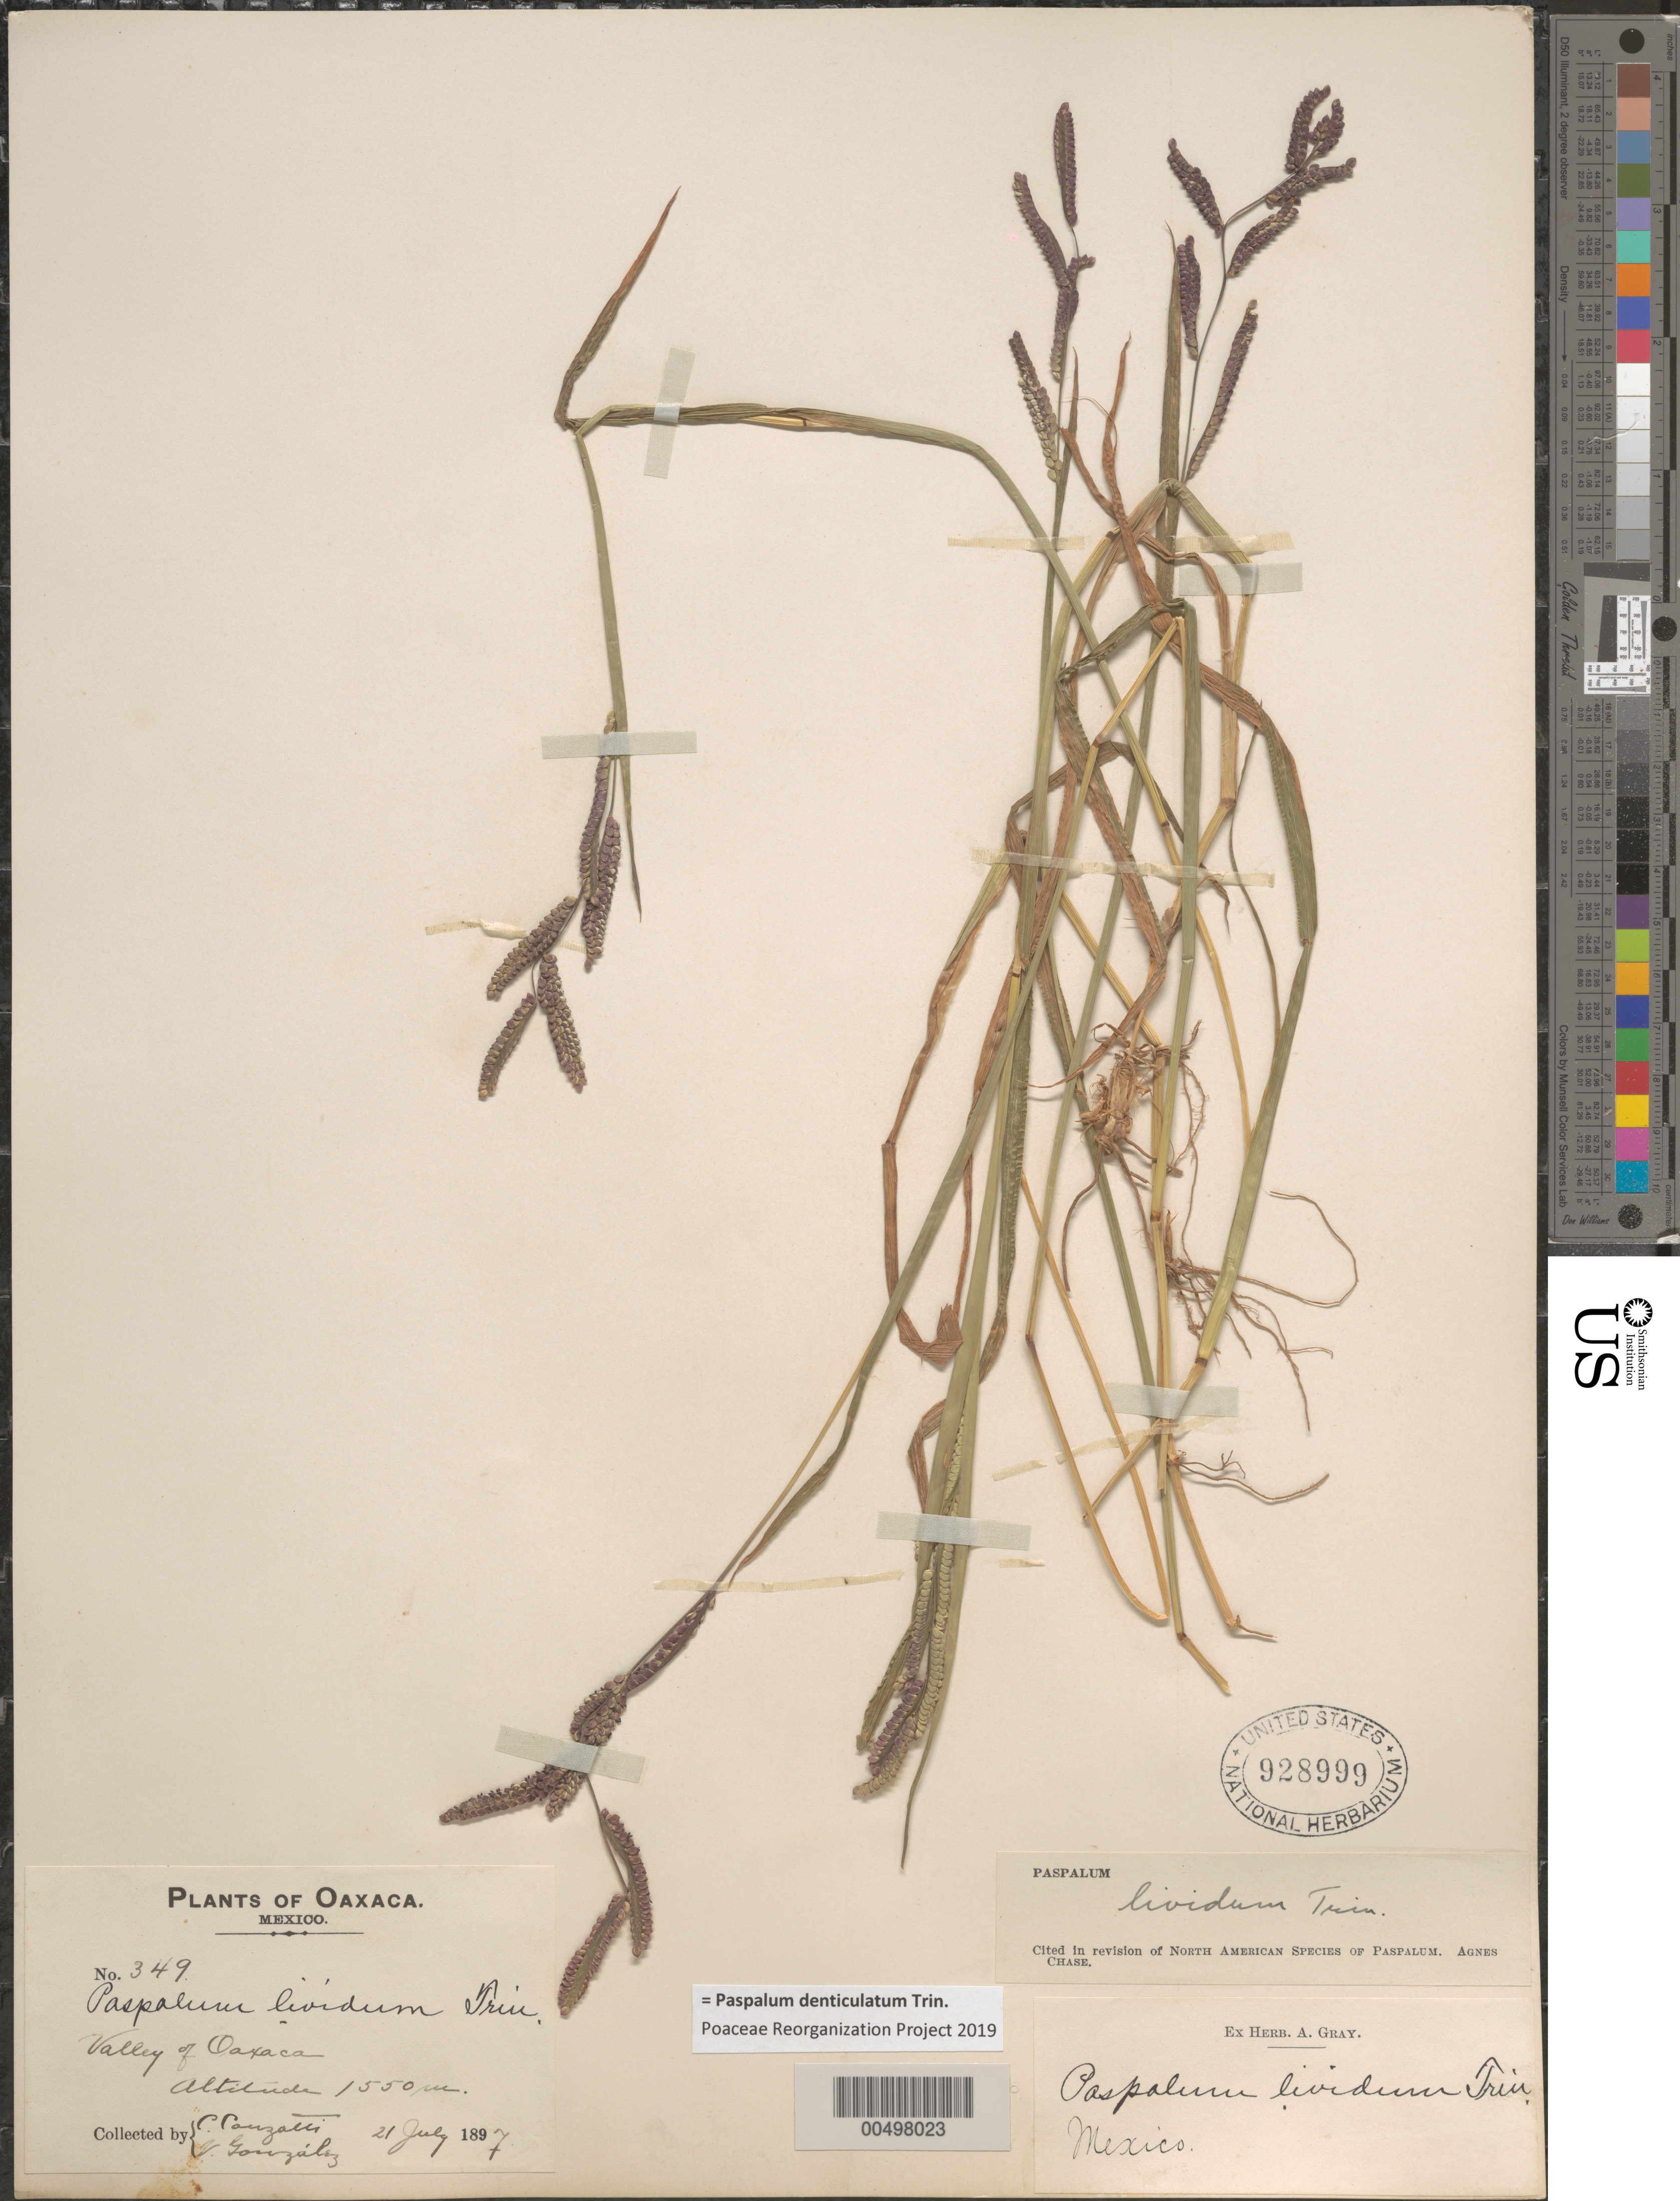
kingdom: Plantae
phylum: Tracheophyta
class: Liliopsida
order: Poales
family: Poaceae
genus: Paspalum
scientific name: Paspalum lividum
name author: Trin. in Schltdl.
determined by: Chase, [M.] Agnes, (US)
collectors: C. Conzatti & S. González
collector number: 349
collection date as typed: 21 Jul 1897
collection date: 1897-07-21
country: Mexico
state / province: Oaxaca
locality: Valley of Oaxaca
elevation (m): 1550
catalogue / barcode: US 928999